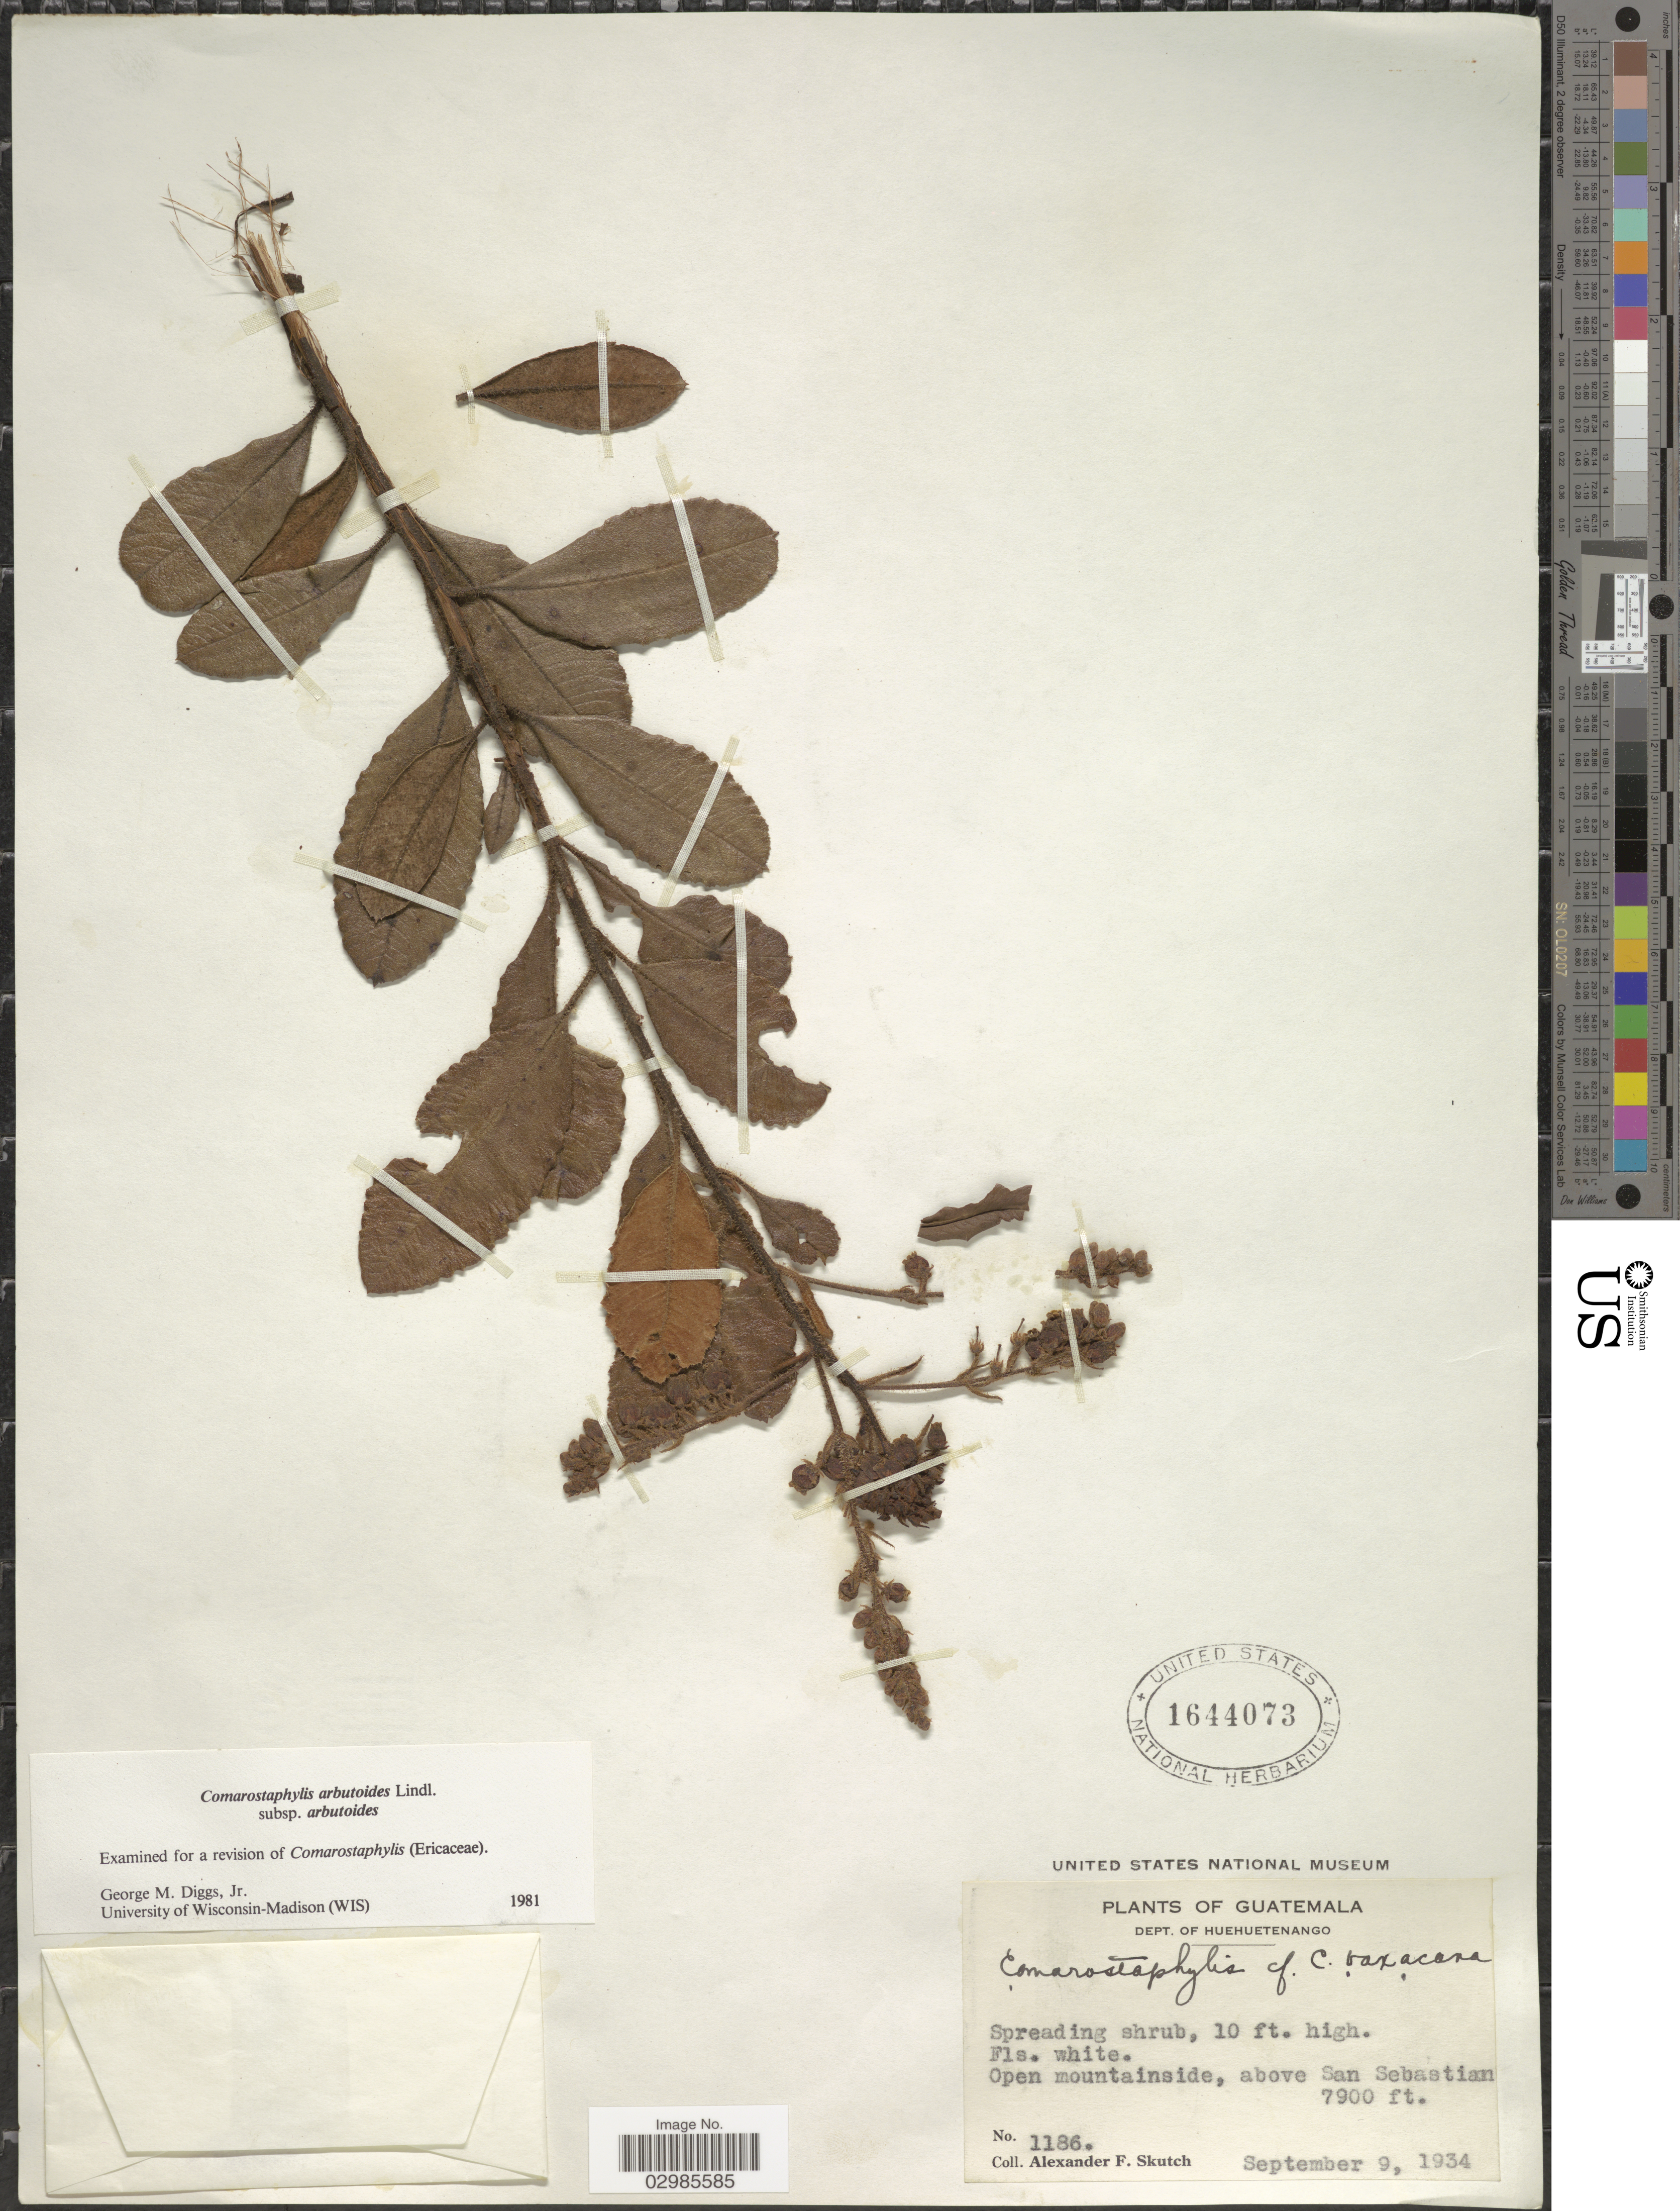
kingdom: Plantae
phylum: Tracheophyta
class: Magnoliopsida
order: Ericales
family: Ericaceae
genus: Comarostaphylis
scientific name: Comarostaphylis arbutoides subsp. arbutoides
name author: Lindl.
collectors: A. F. Skutch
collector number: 1186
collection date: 1934-07-09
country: Guatemala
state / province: Huehuetenango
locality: Dept. of Huehuetenango, Open mountainside, above San Sebastian.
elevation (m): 2408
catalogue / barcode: US 1644073